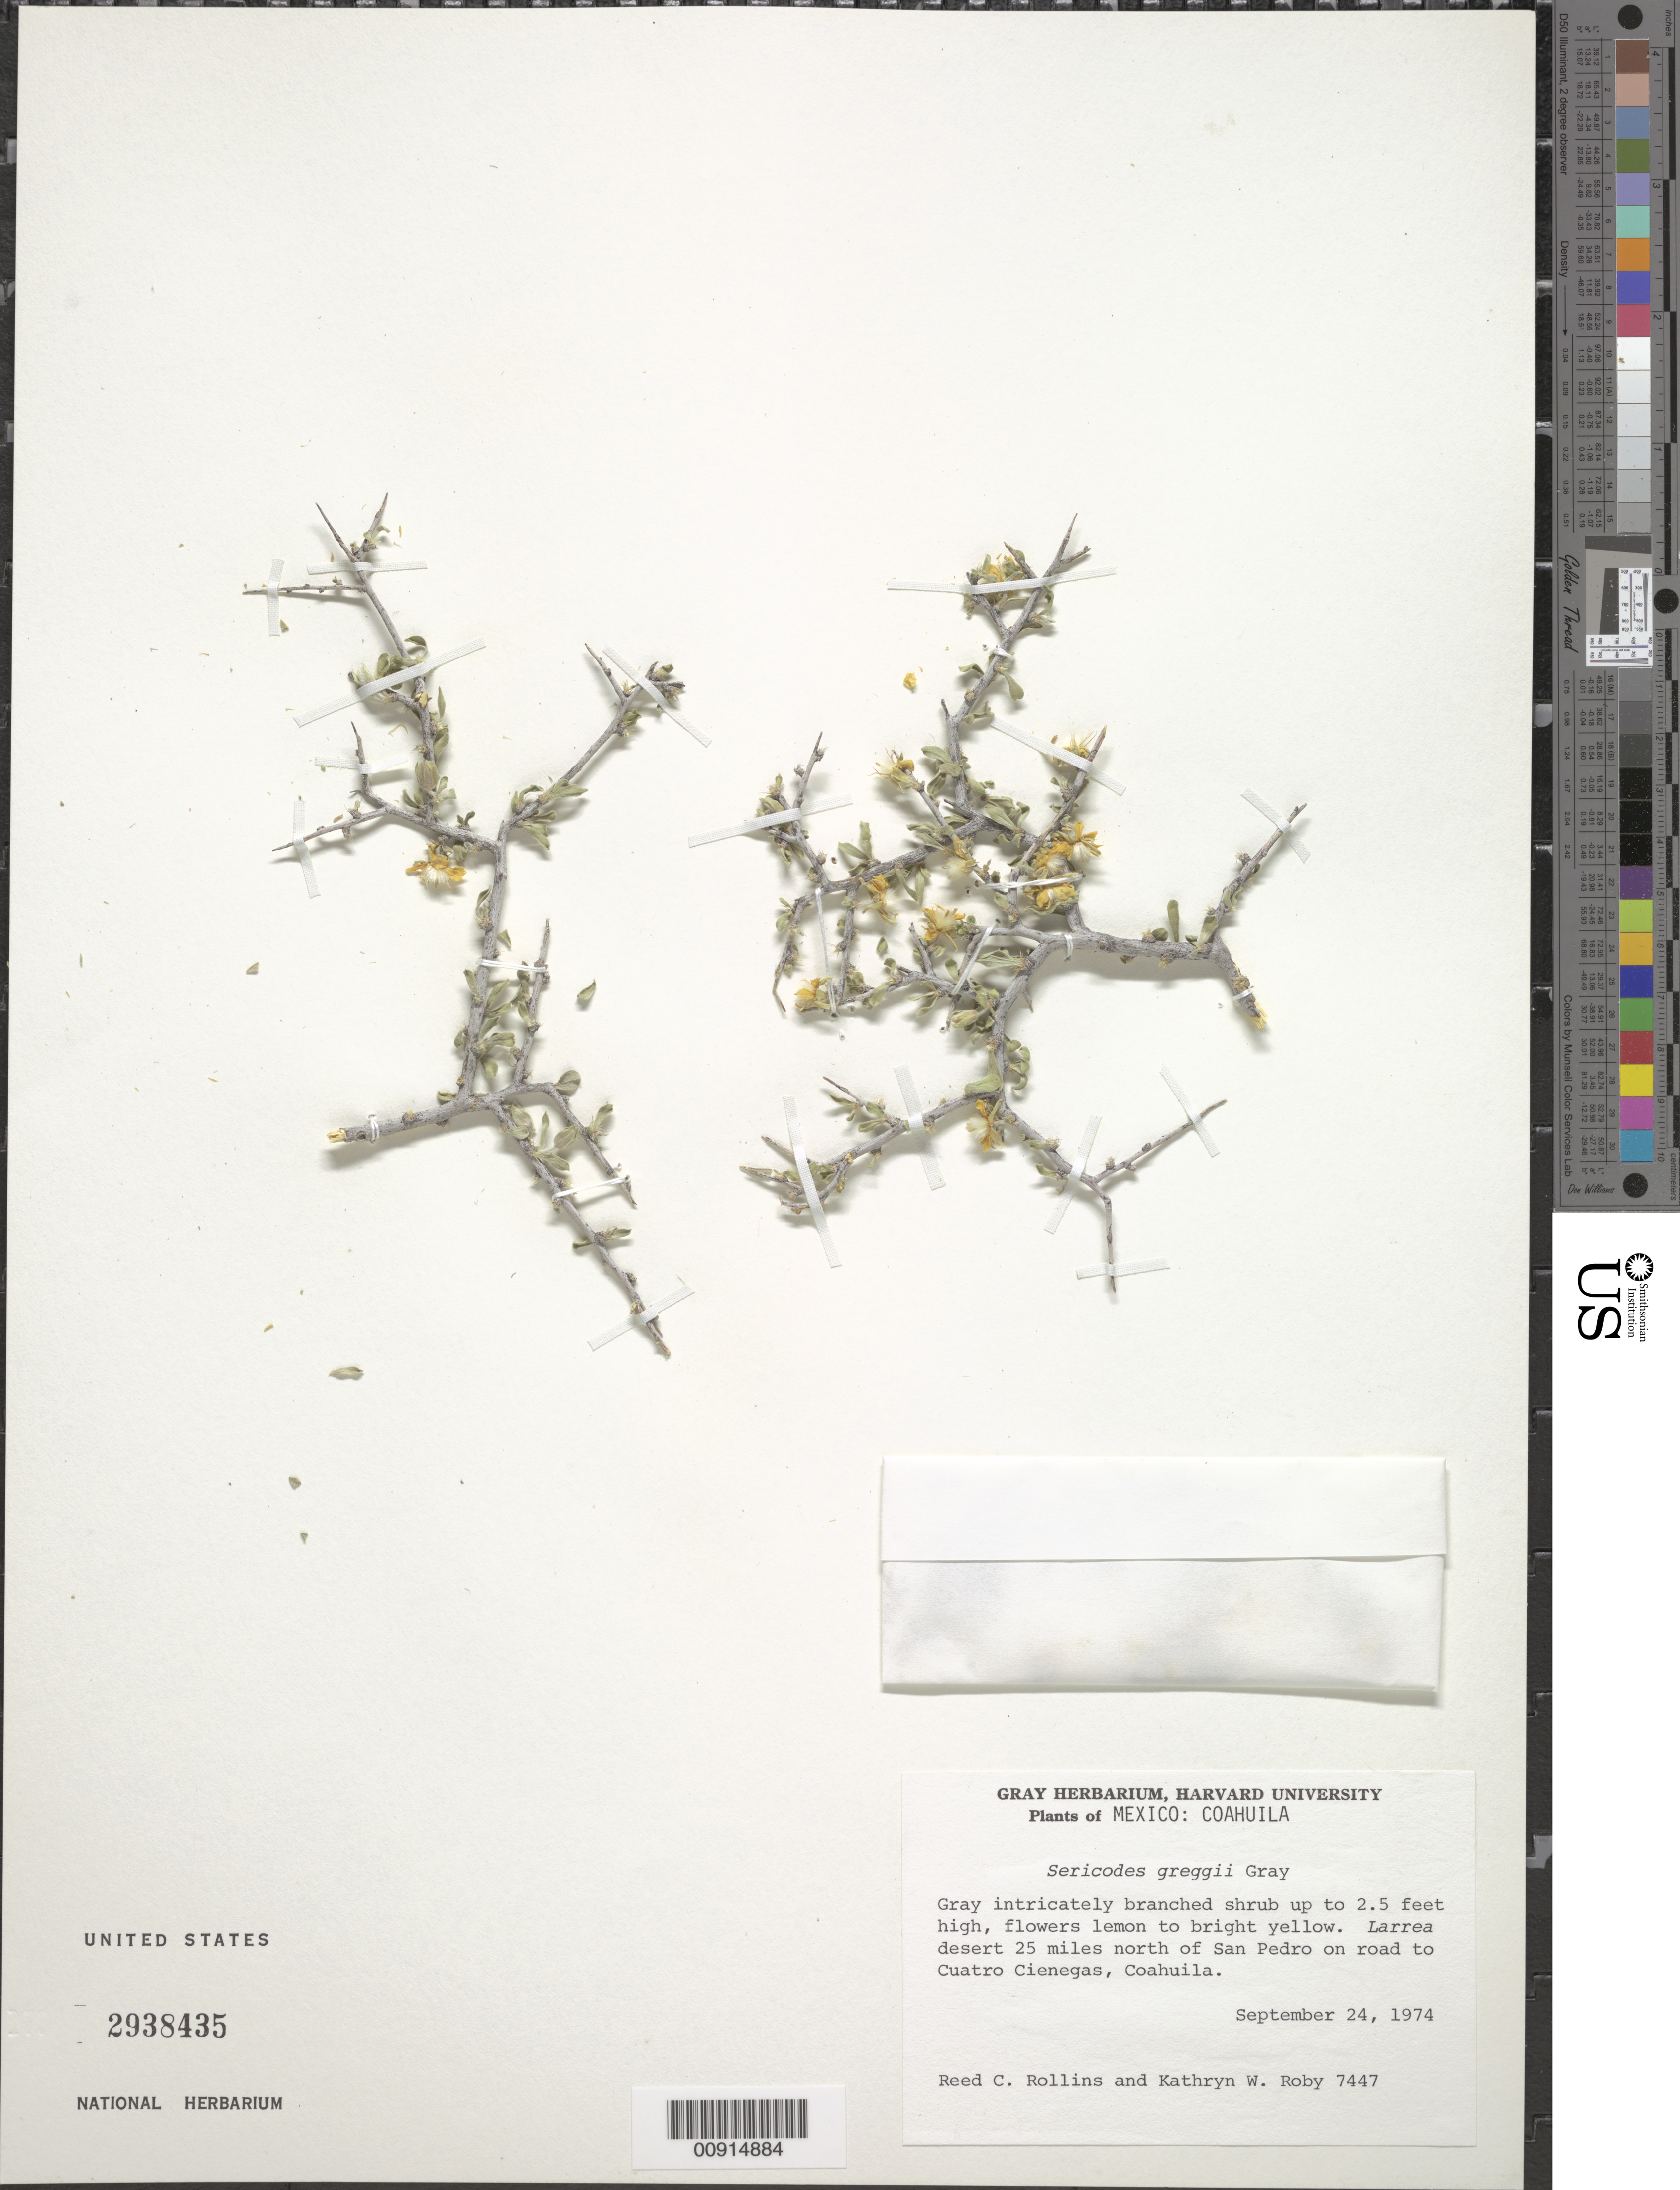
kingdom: Plantae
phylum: Tracheophyta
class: Magnoliopsida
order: Zygophyllales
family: Zygophyllaceae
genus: Sericodes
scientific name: Sericodes greggii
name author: A. Gray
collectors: R. C. Rollins & K. W. Roby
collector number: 7447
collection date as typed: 24 Sep 1974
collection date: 1974-09-24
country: Mexico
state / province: Coahuila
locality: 25 miles north of San Pedro on road to Cuatro Ciénegas, Coahuila.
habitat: Larrea desert.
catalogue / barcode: US 2938435